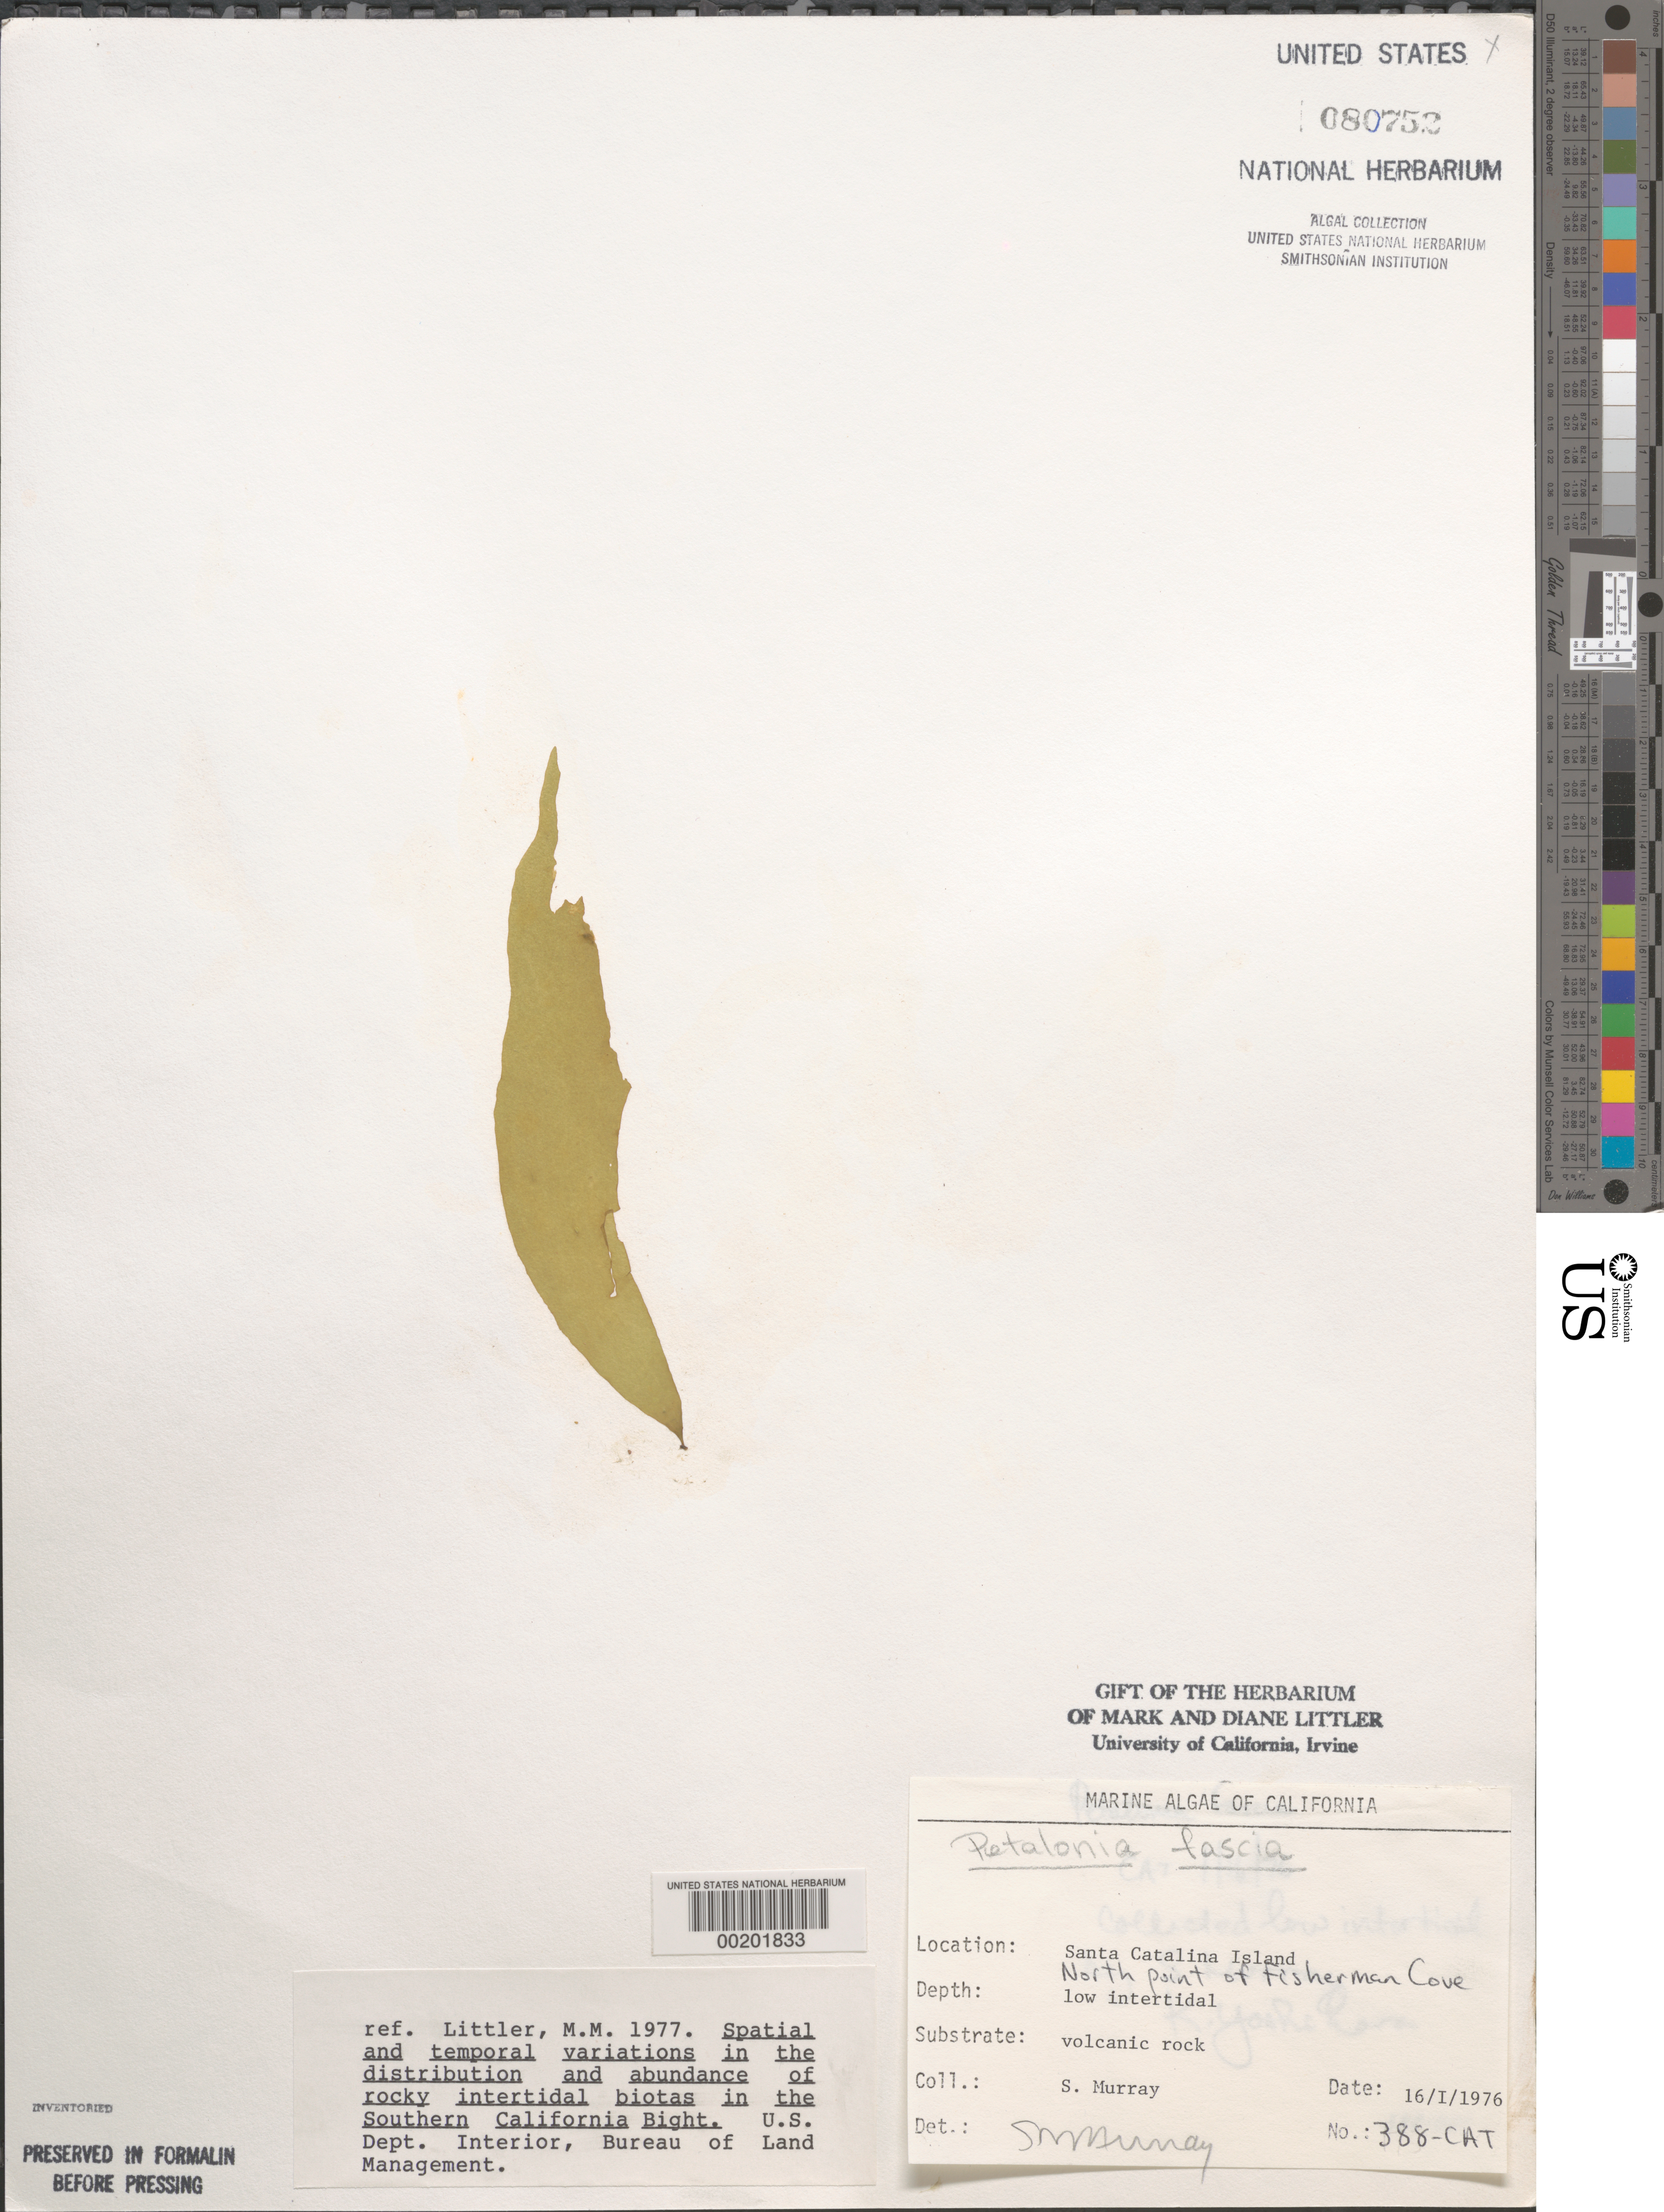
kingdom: Chromista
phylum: Ochrophyta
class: Phaeophyceae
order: Scytosiphonales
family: Scytosiphonaceae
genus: Petalonia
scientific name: Petalonia fascia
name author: (O.F. Müller) Kuntze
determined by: Murray, S. N.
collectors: S. N. Murray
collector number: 388-cat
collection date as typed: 16 Jan 1976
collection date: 1976-01-16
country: United States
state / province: California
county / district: Los Angeles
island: Santa Catalina Island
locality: Fishermen Cove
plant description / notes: BLM-SOCALBIGHT Rocky Intertidal Survey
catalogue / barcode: US 80752